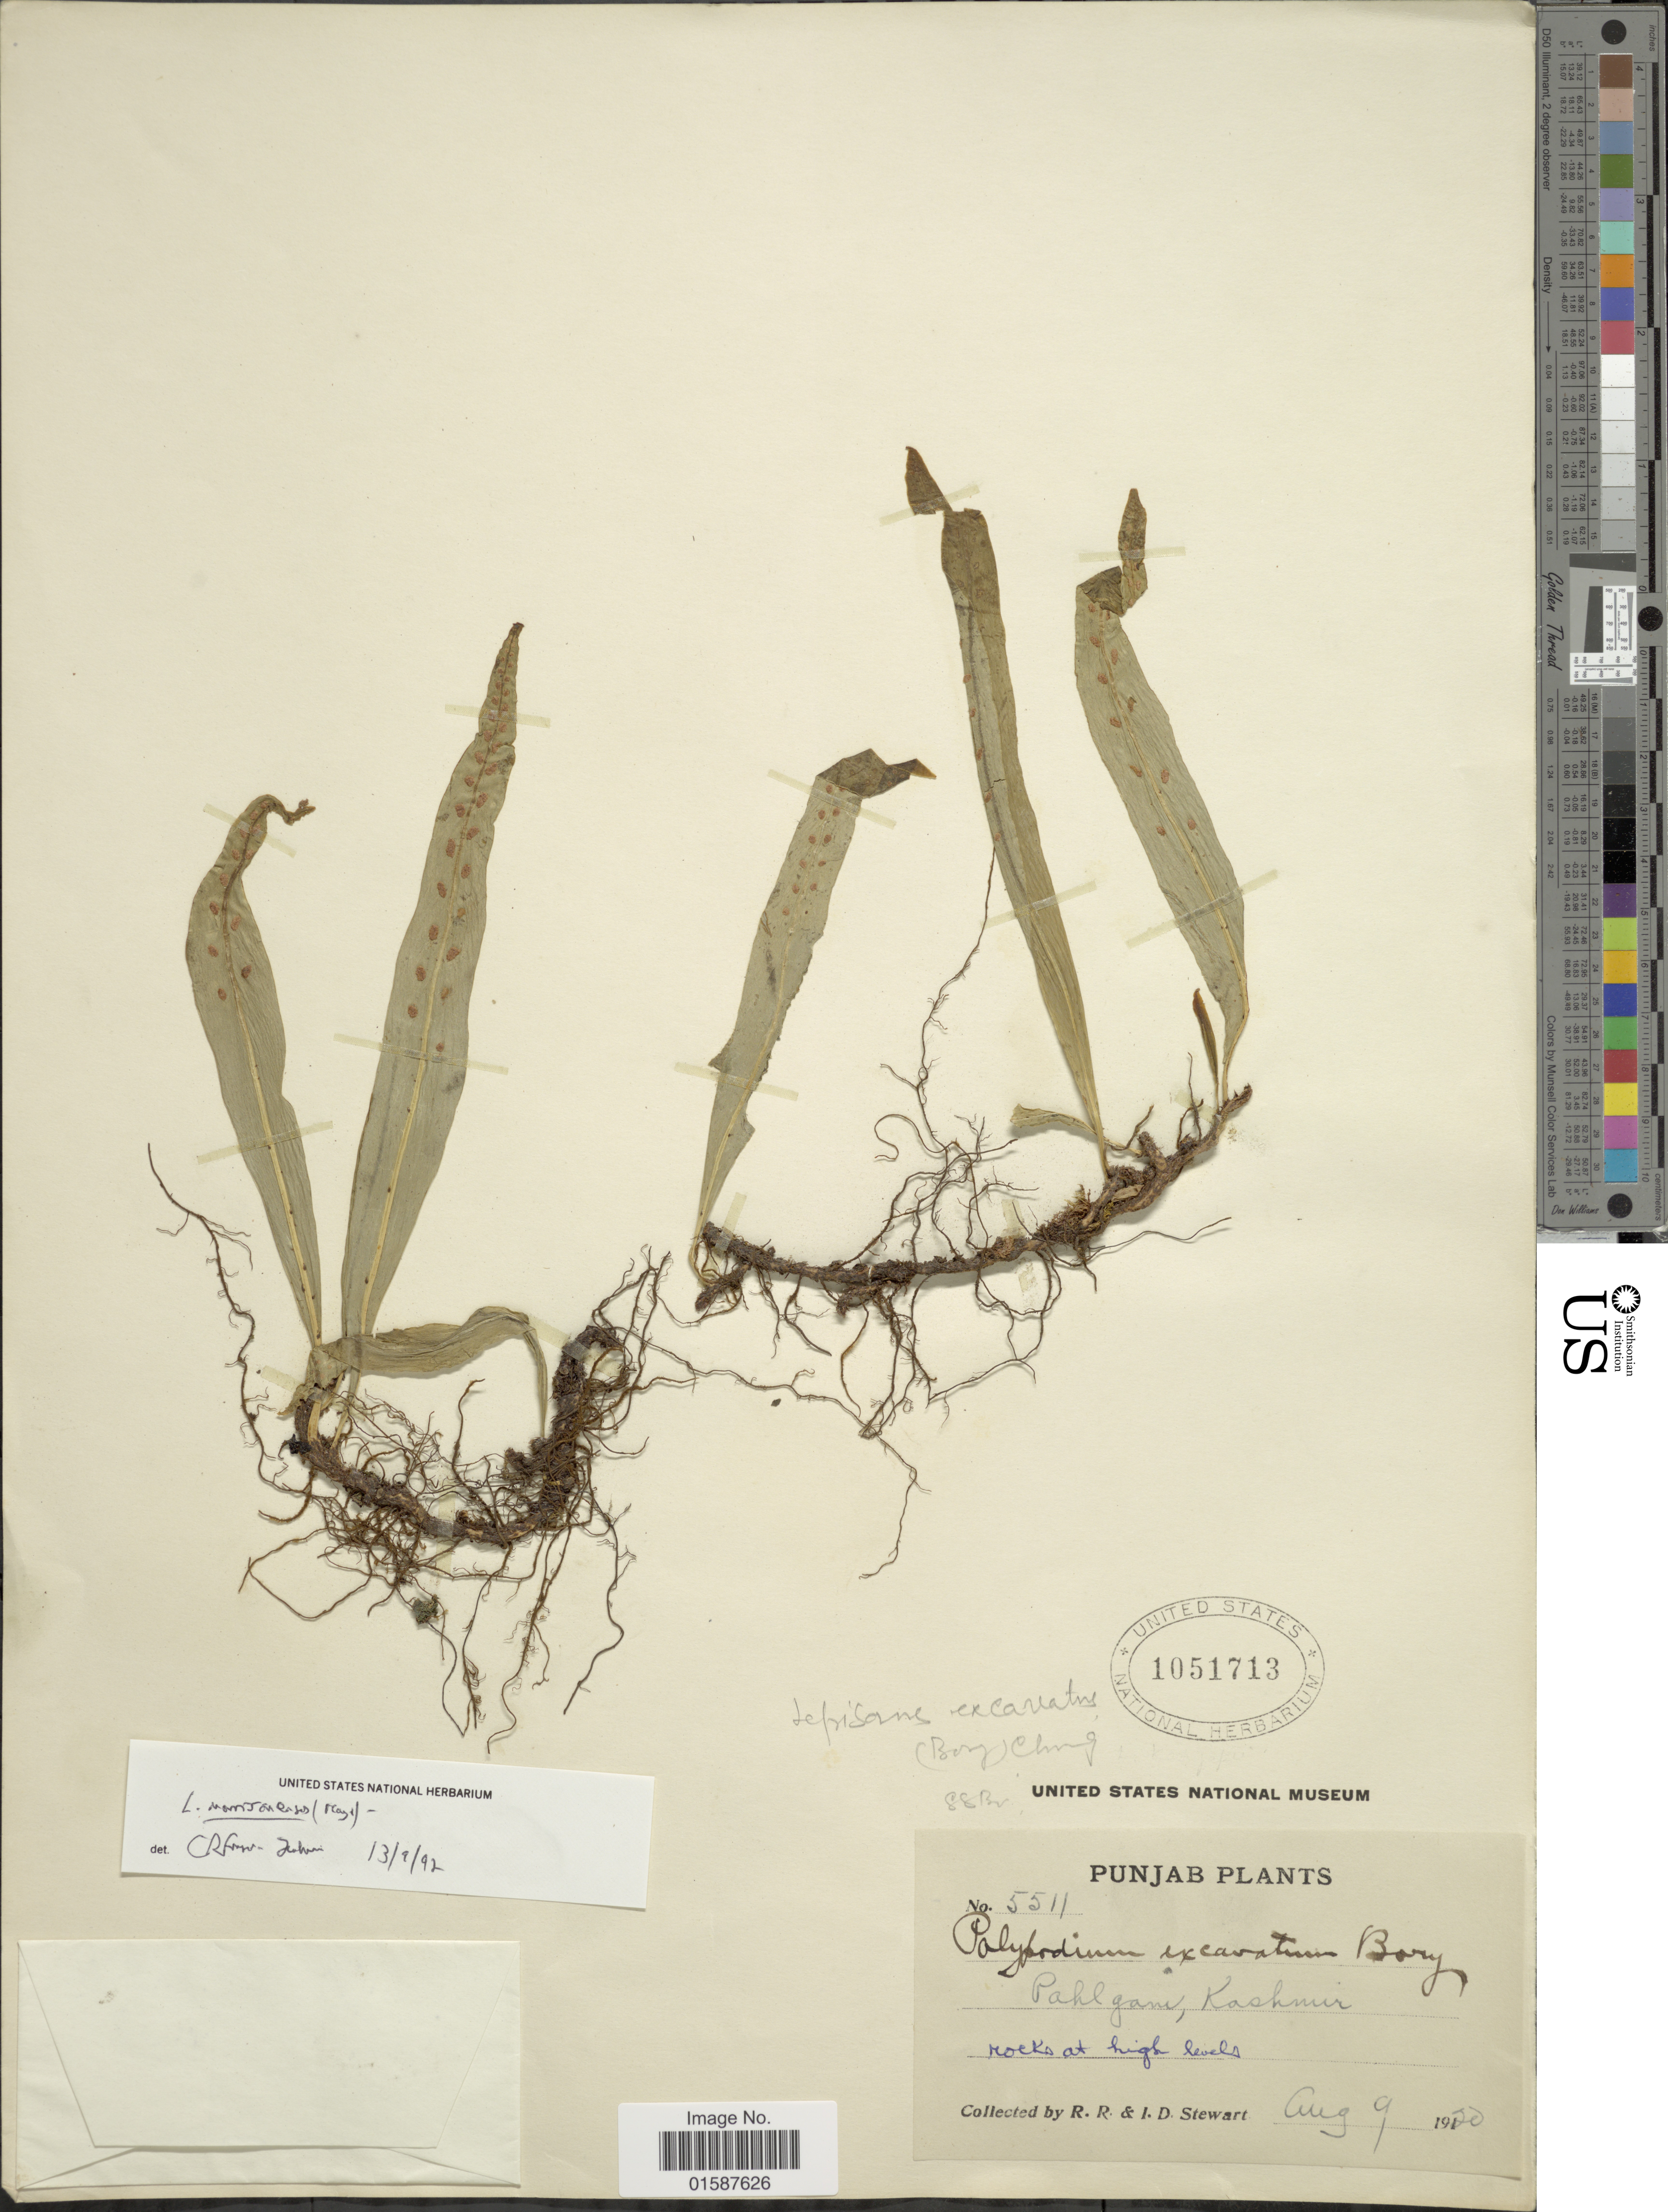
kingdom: Plantae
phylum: Tracheophyta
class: Polypodiopsida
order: Polypodiales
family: Polypodiaceae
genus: Lepisorus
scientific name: Lepisorus excavatus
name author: (Bory ex Willd.) Ching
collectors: R. R. Stewart & I. Stewart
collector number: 5511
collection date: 1950-08-09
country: India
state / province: Punjab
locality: Punjab, Pahlgam, Kashmir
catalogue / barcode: US 1051713